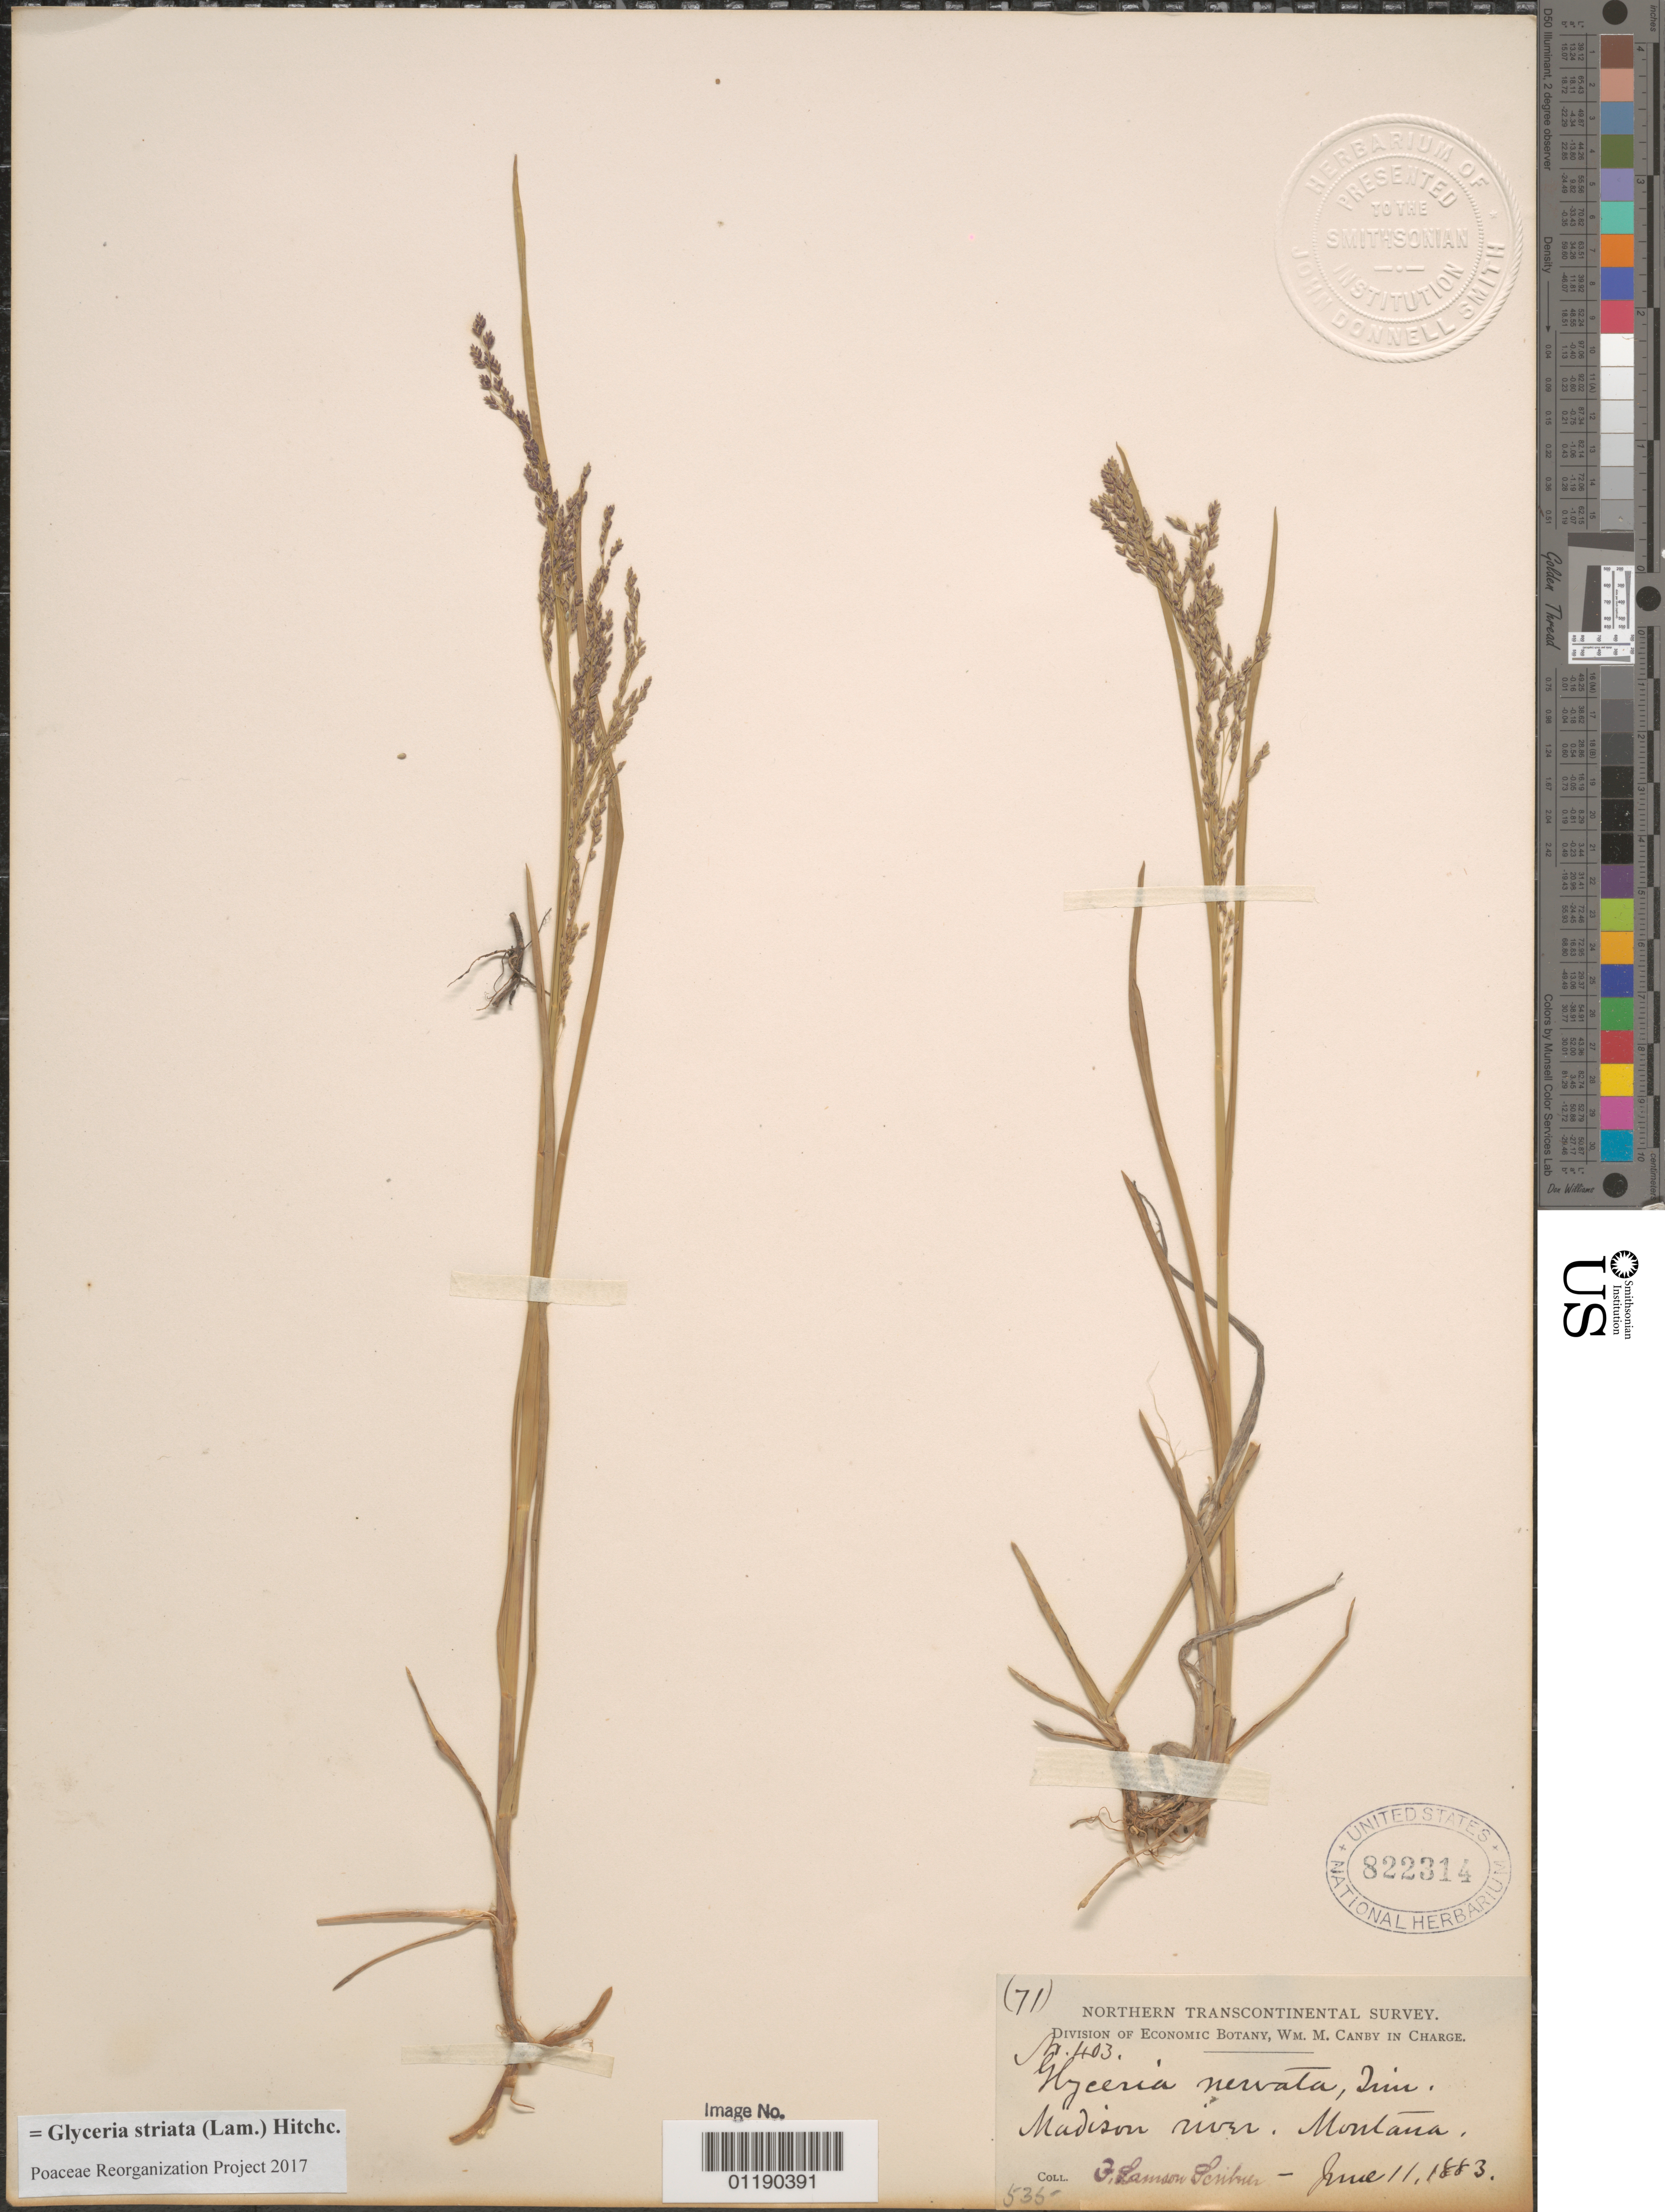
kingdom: Plantae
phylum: Tracheophyta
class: Liliopsida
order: Poales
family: Poaceae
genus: Glyceria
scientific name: Glyceria striata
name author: (Lam.) Hitchc.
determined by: Poaceae Reorganization Project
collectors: F. L. Scribner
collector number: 403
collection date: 1883-06-11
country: United States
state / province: Montana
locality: Madison River.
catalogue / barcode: US 8223143